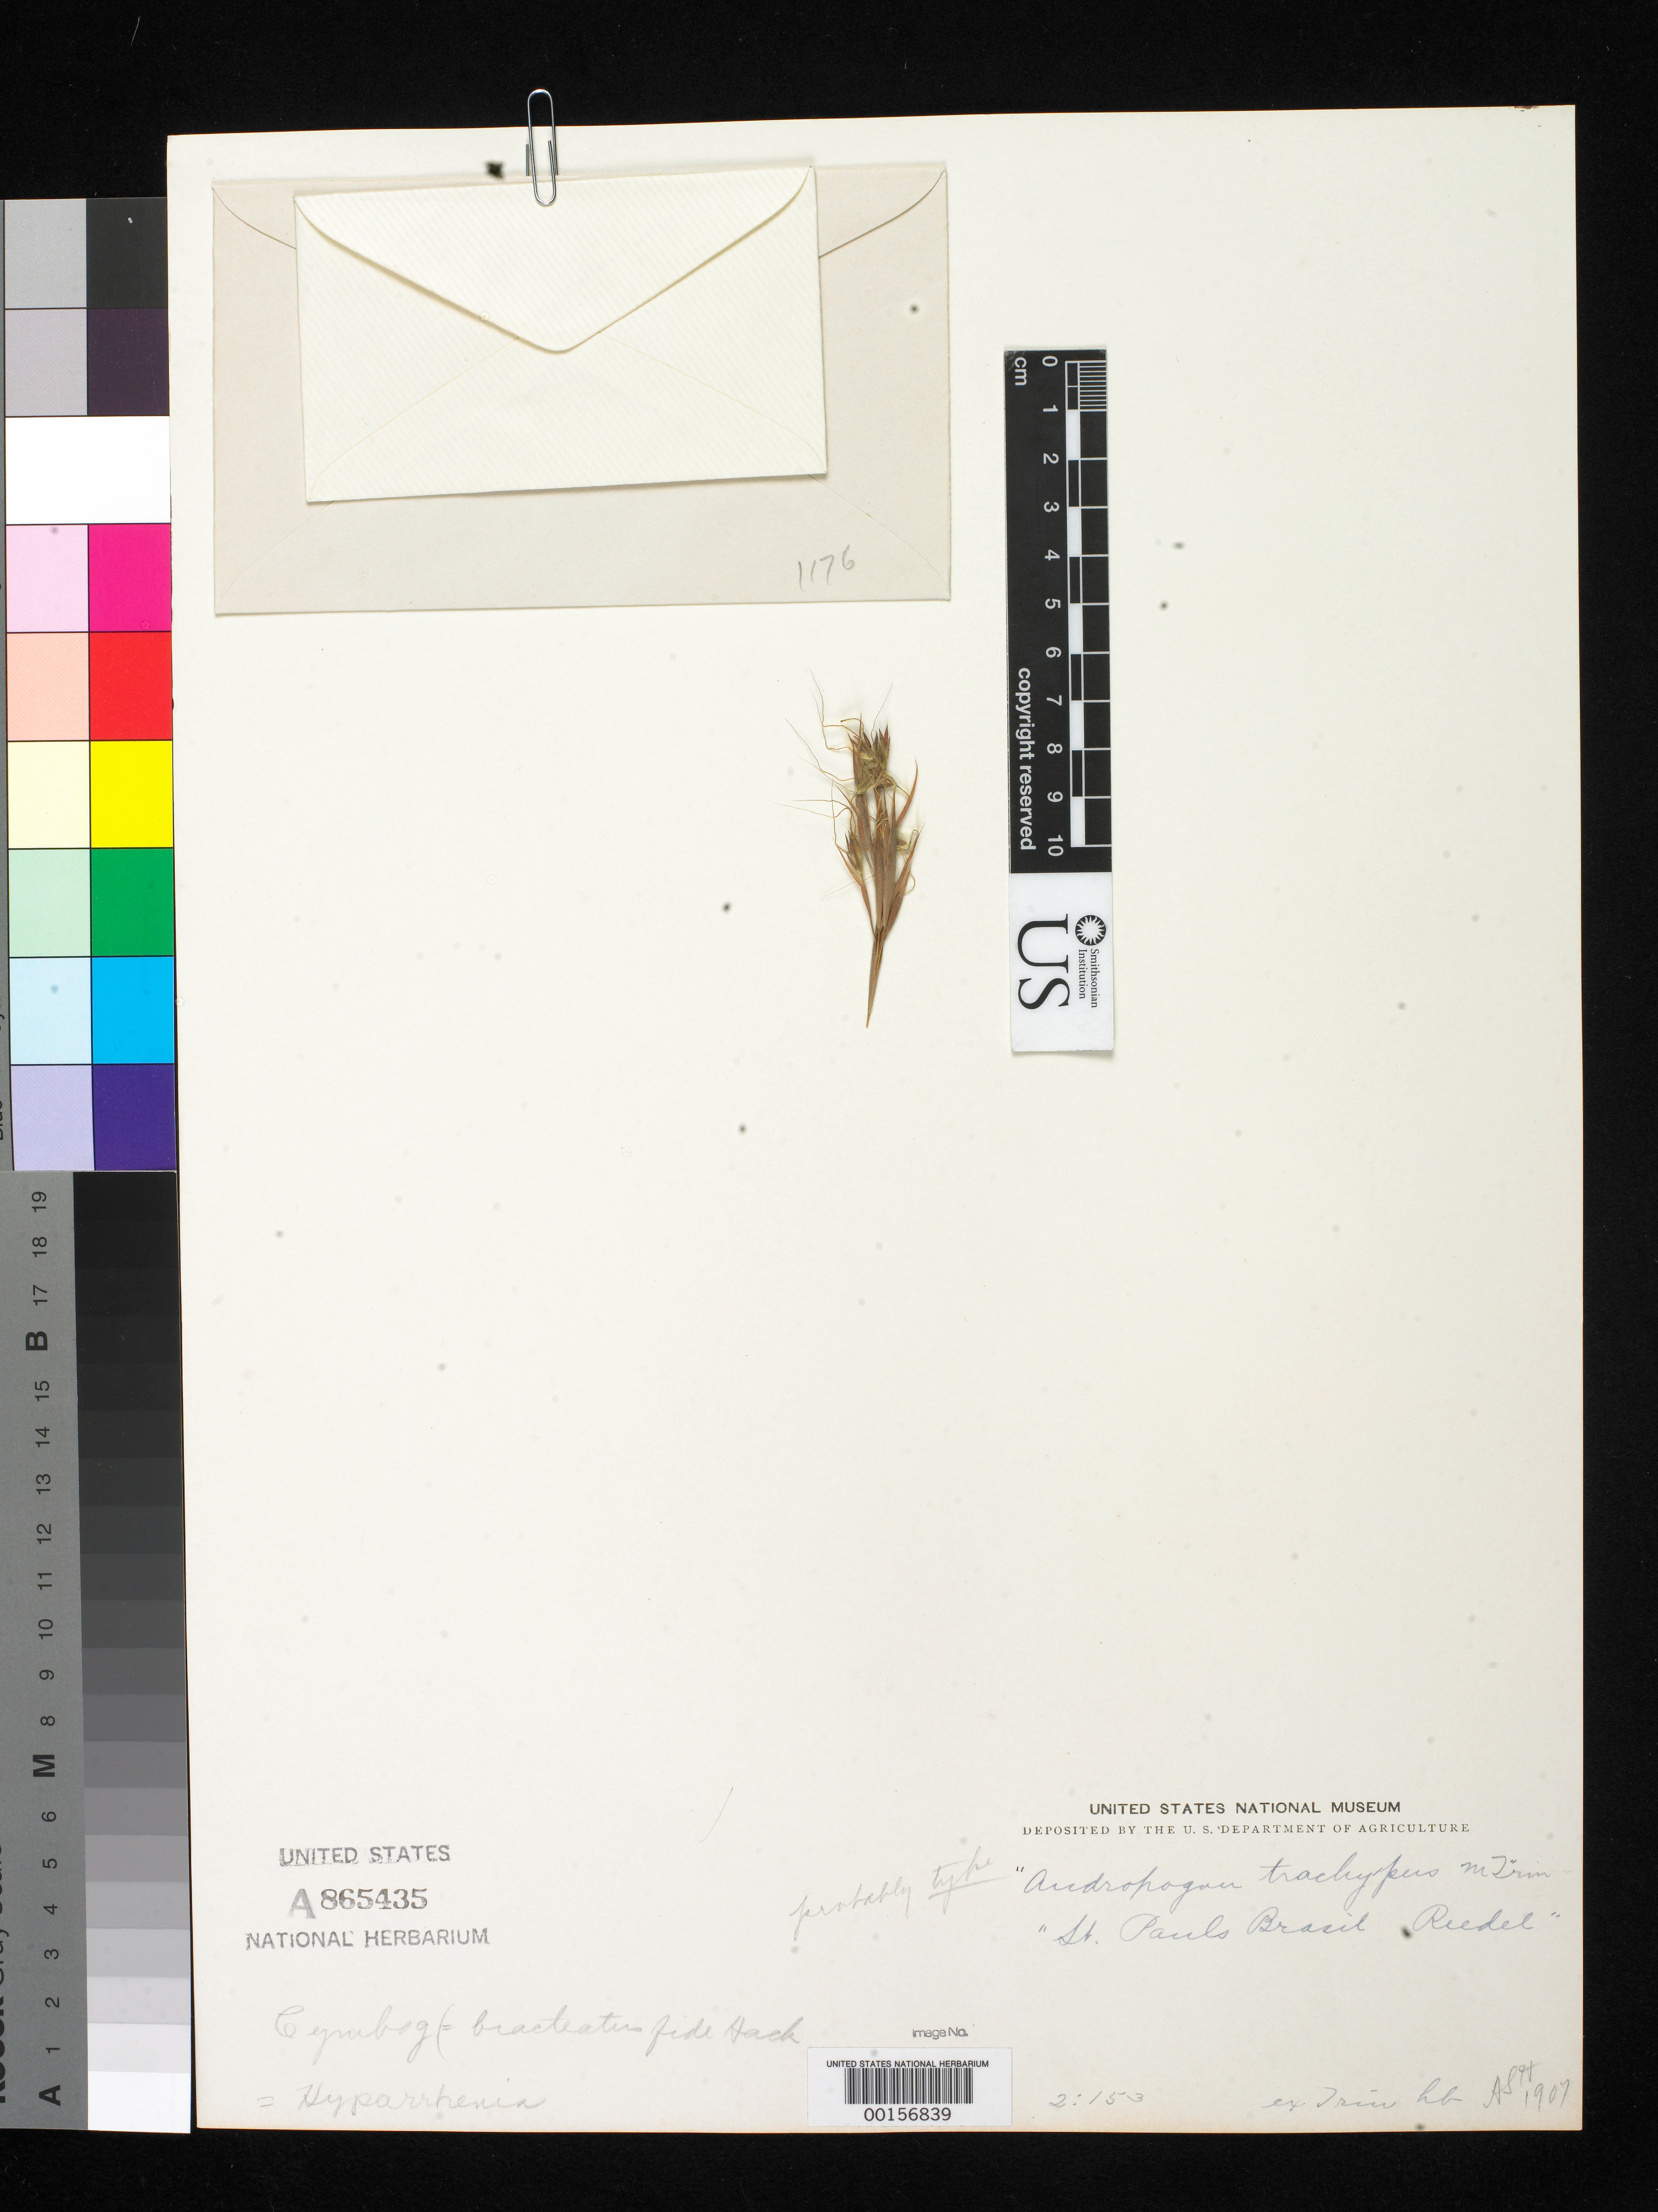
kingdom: Plantae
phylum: Tracheophyta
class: Liliopsida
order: Poales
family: Poaceae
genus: Andropogon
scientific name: Andropogon trachypus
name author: Trin.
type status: Type Fragment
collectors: L. Riedel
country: Brazil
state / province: Pernambuco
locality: St. Paul's.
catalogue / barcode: US 865435A